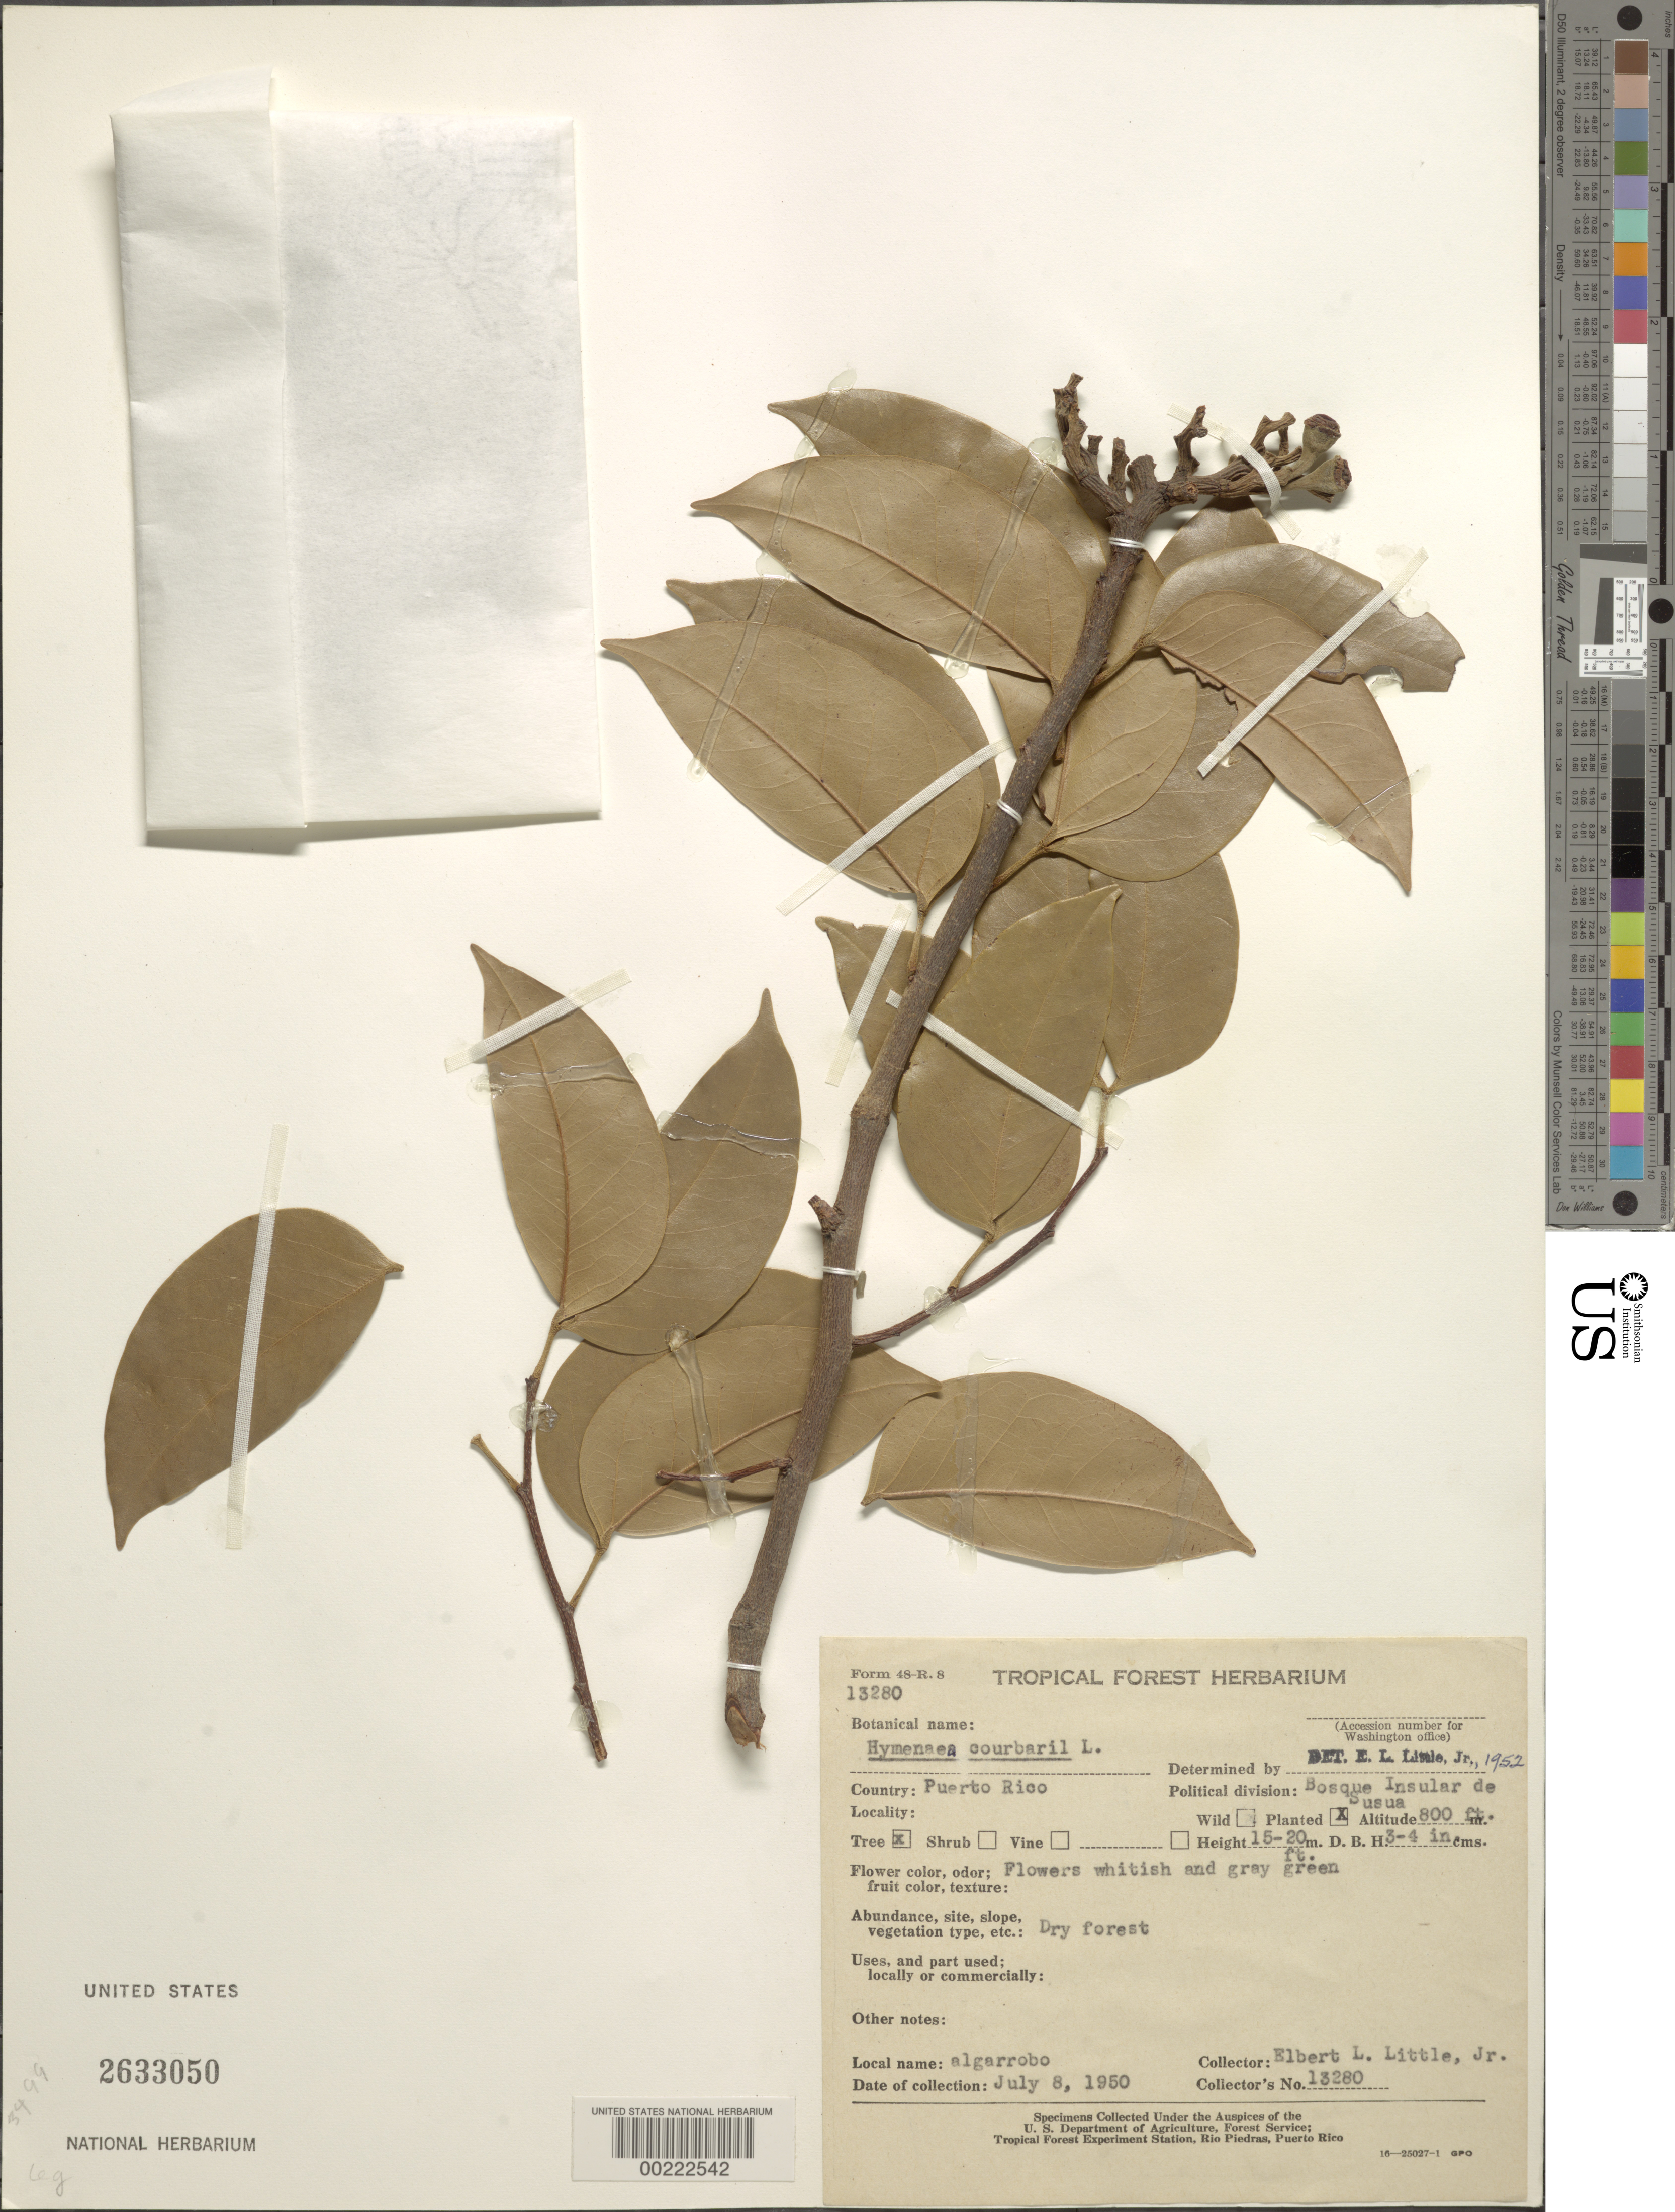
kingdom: Plantae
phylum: Tracheophyta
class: Magnoliopsida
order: Fabales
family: Fabaceae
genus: Hymenaea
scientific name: Hymenaea courbaril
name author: L.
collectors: E. L. Little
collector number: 13280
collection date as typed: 08 Jul 1950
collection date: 1950-07-08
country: Puerto Rico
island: Greater Antilles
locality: Bosque insular de susua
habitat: Dry forest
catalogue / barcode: US 2633050